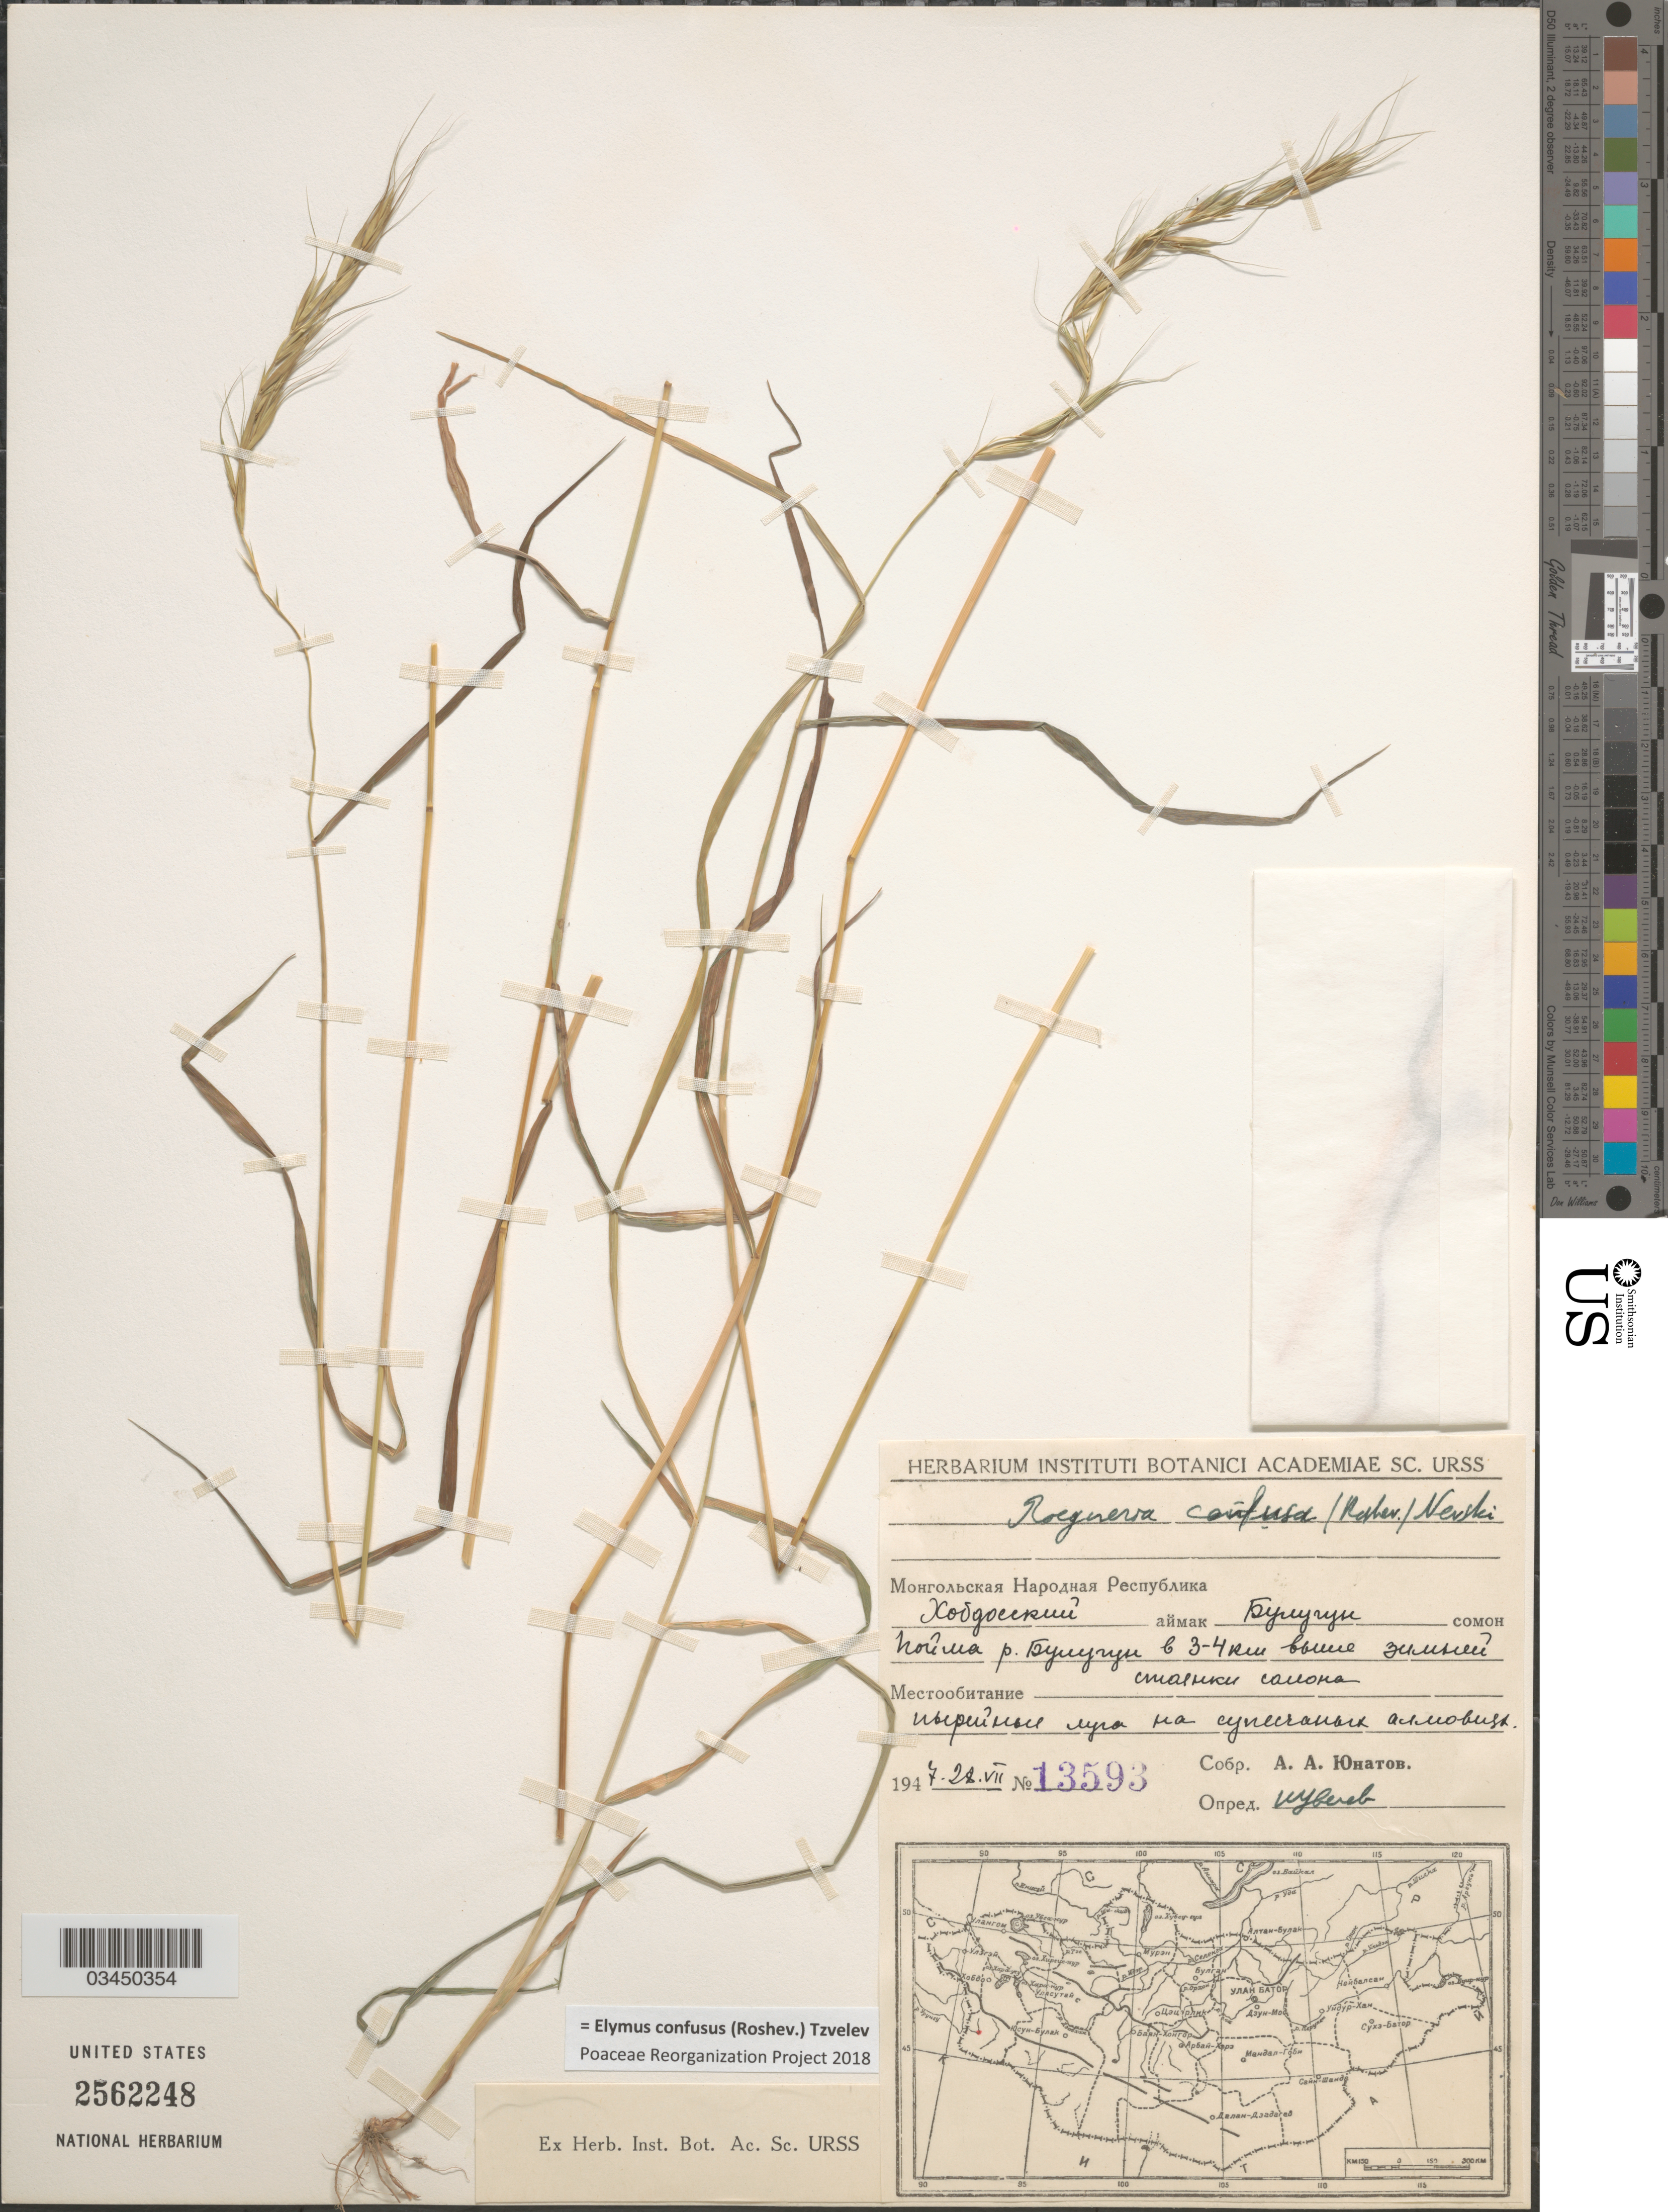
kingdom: Plantae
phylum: Tracheophyta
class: Liliopsida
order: Poales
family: Poaceae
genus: Elymus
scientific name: Elymus confusus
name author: (Roshev.) Tzvelev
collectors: A. Unatov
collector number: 13593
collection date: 1947-07-28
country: Mongolia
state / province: Hovd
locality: Bulgan District, Bulgan River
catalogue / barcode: US 2562248